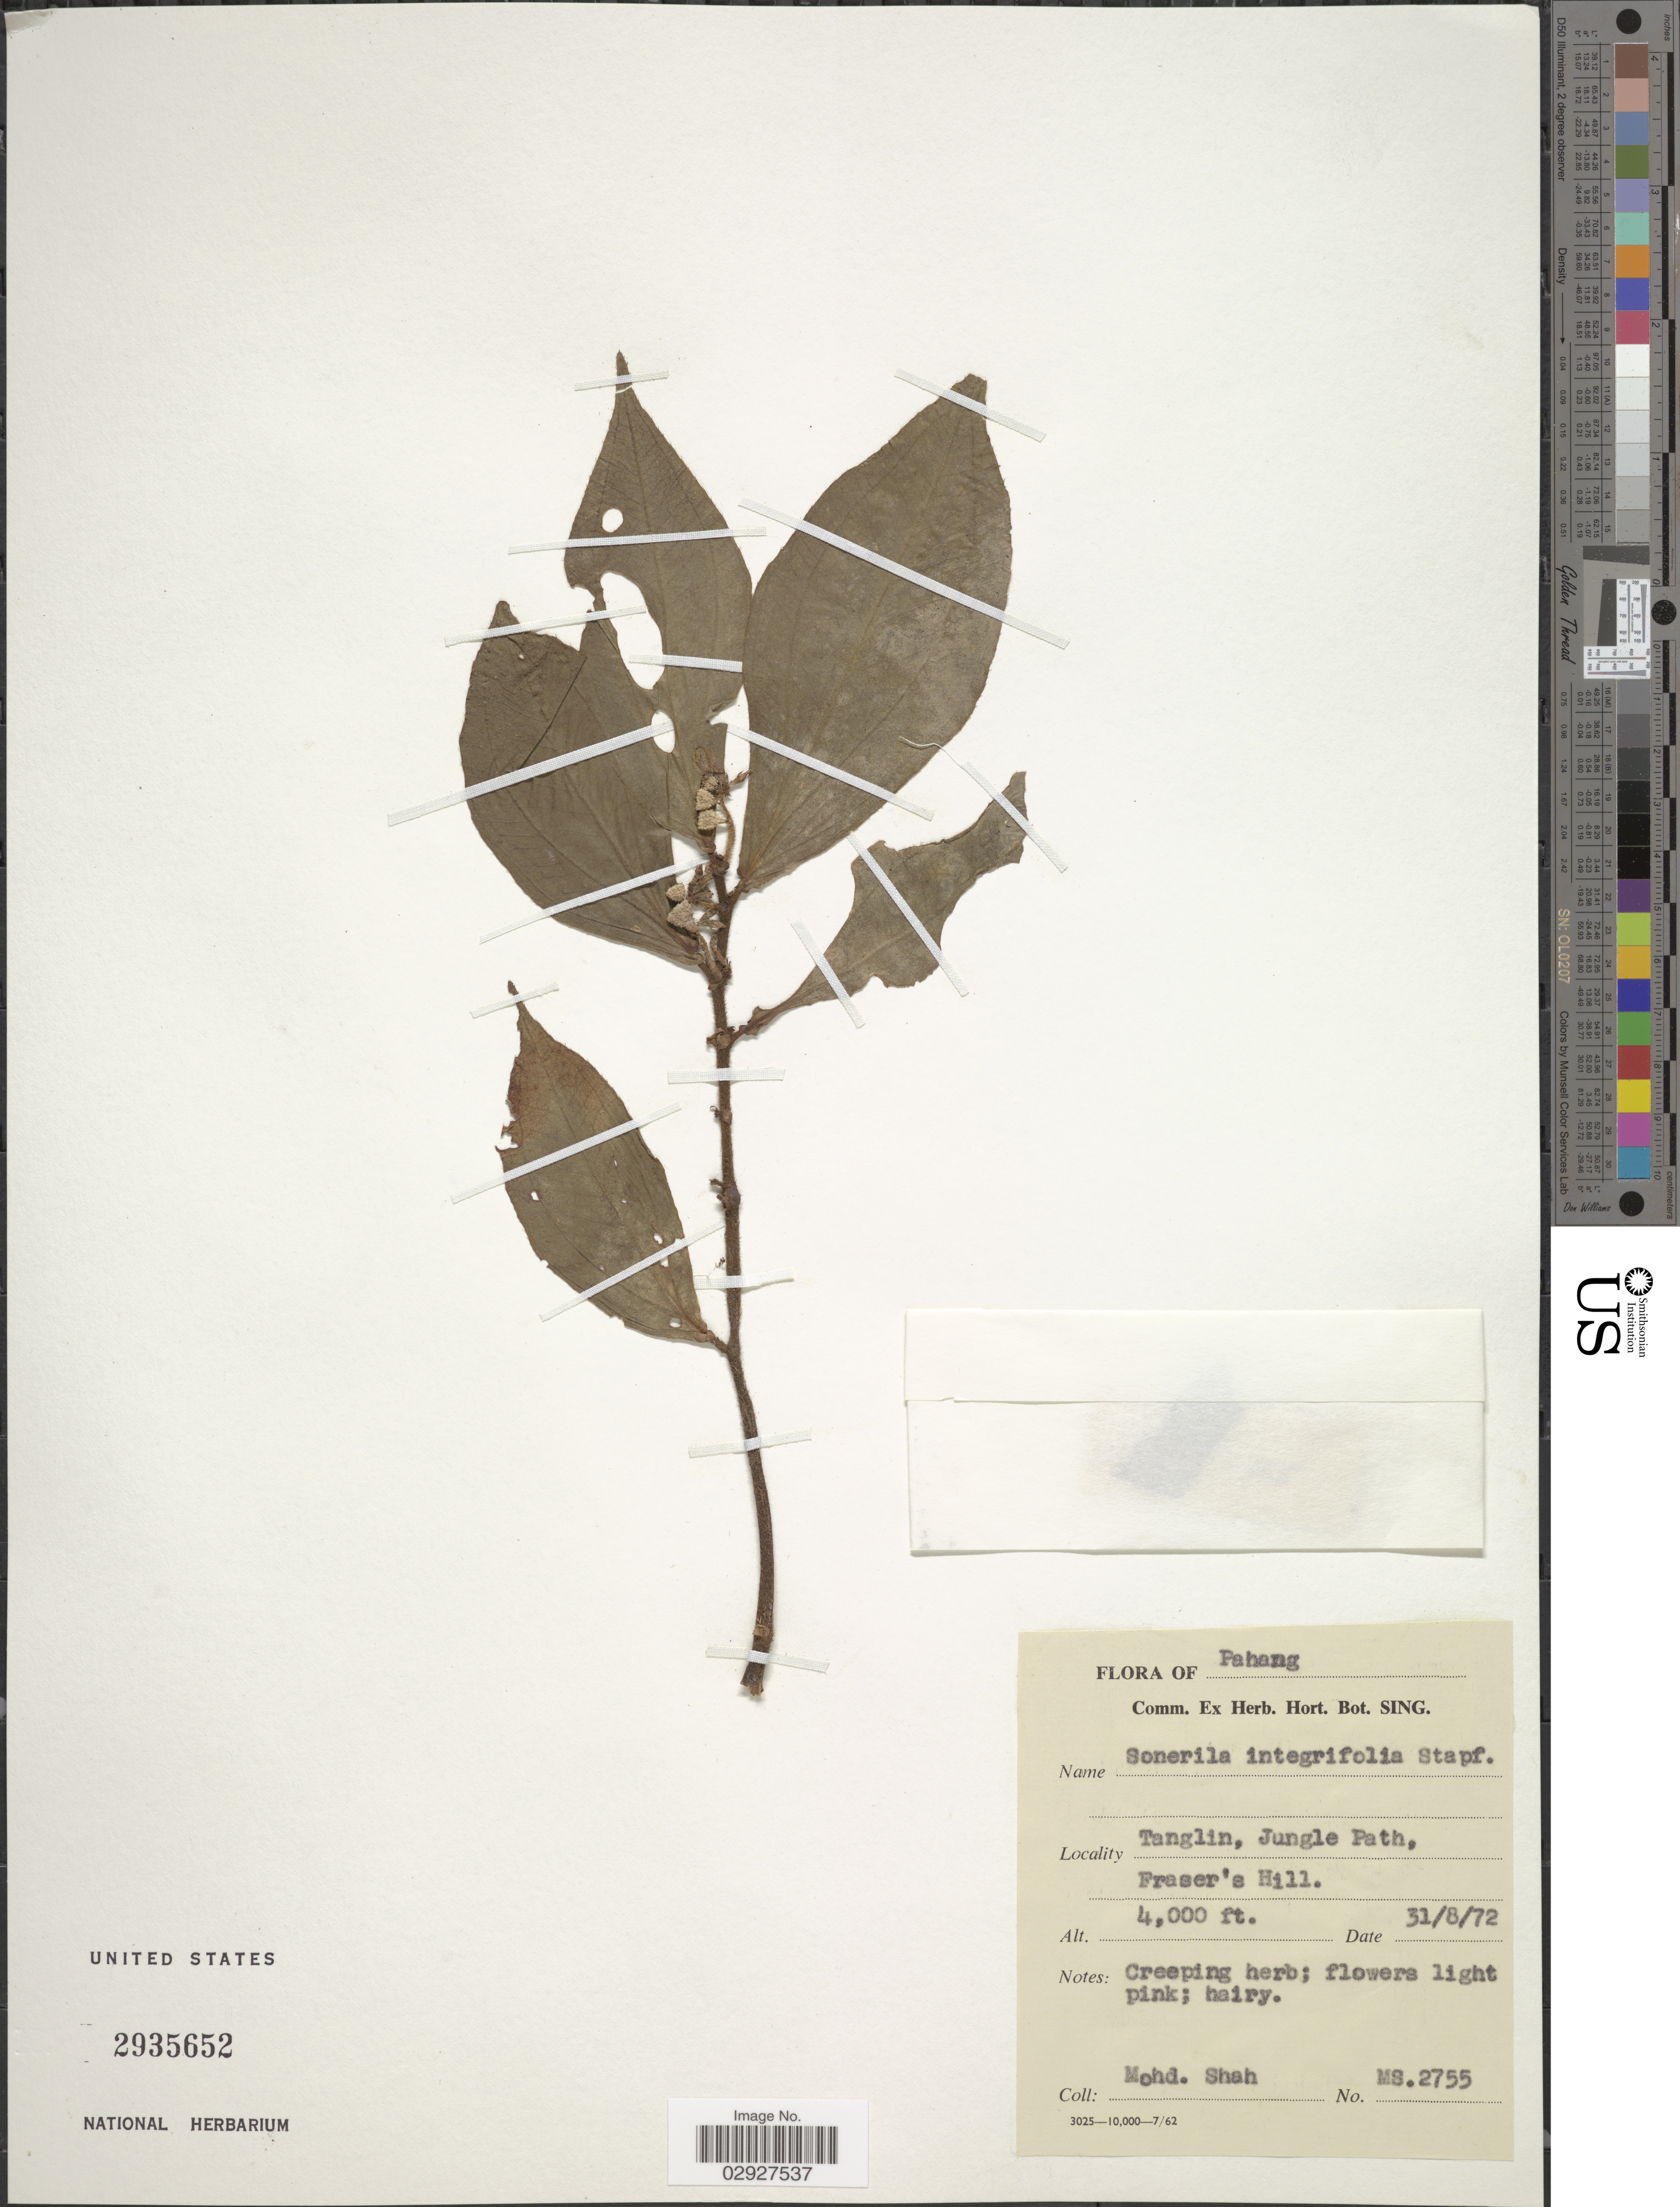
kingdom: Plantae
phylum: Tracheophyta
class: Magnoliopsida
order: Myrtales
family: Melastomataceae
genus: Sonerila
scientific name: Sonerila integrifolia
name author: Stapf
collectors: M. Shah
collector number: MS.2755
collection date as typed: Transcribed d/m/y: 31/8/72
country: Malaysia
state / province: Pahang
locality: Tanglin, Jungle Path, Fraser's Hill.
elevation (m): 1219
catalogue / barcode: US 2935652